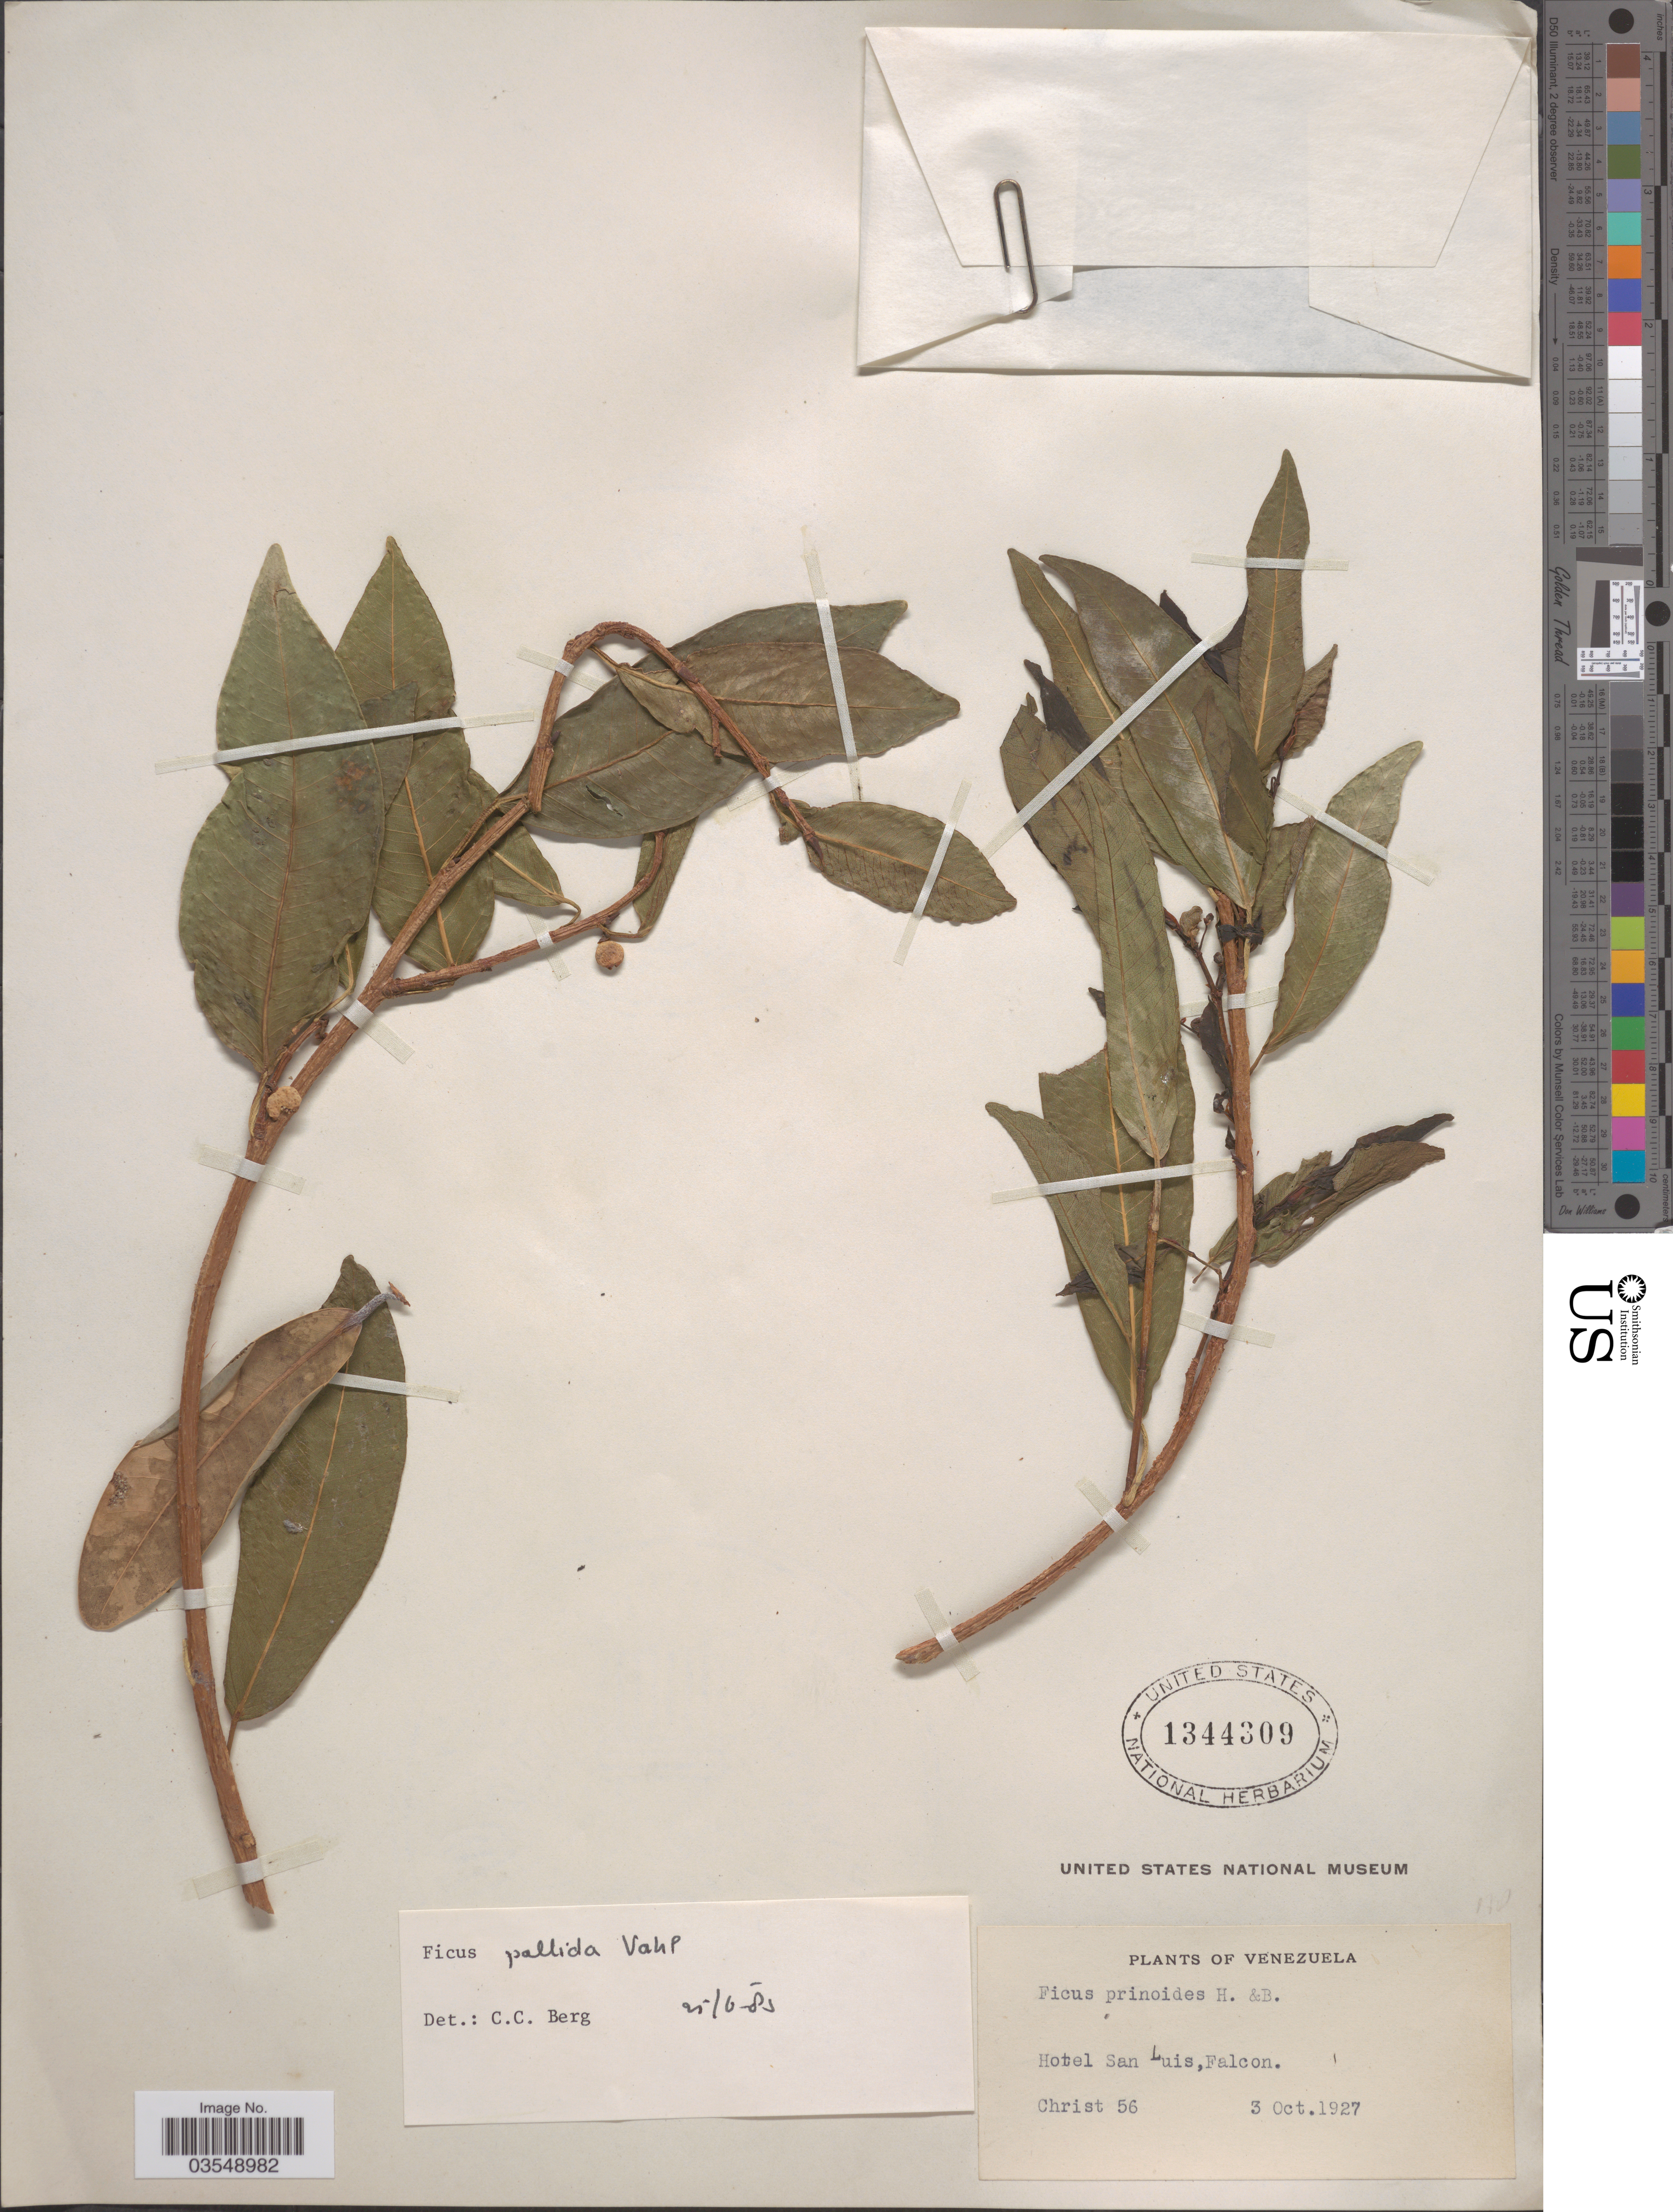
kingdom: Plantae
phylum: Tracheophyta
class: Magnoliopsida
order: Rosales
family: Moraceae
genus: Ficus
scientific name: Ficus pallida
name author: Vahl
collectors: Christ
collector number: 56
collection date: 1927-10-03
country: Venezuela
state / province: Falcon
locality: Hotel San Luis.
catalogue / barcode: US 1344309